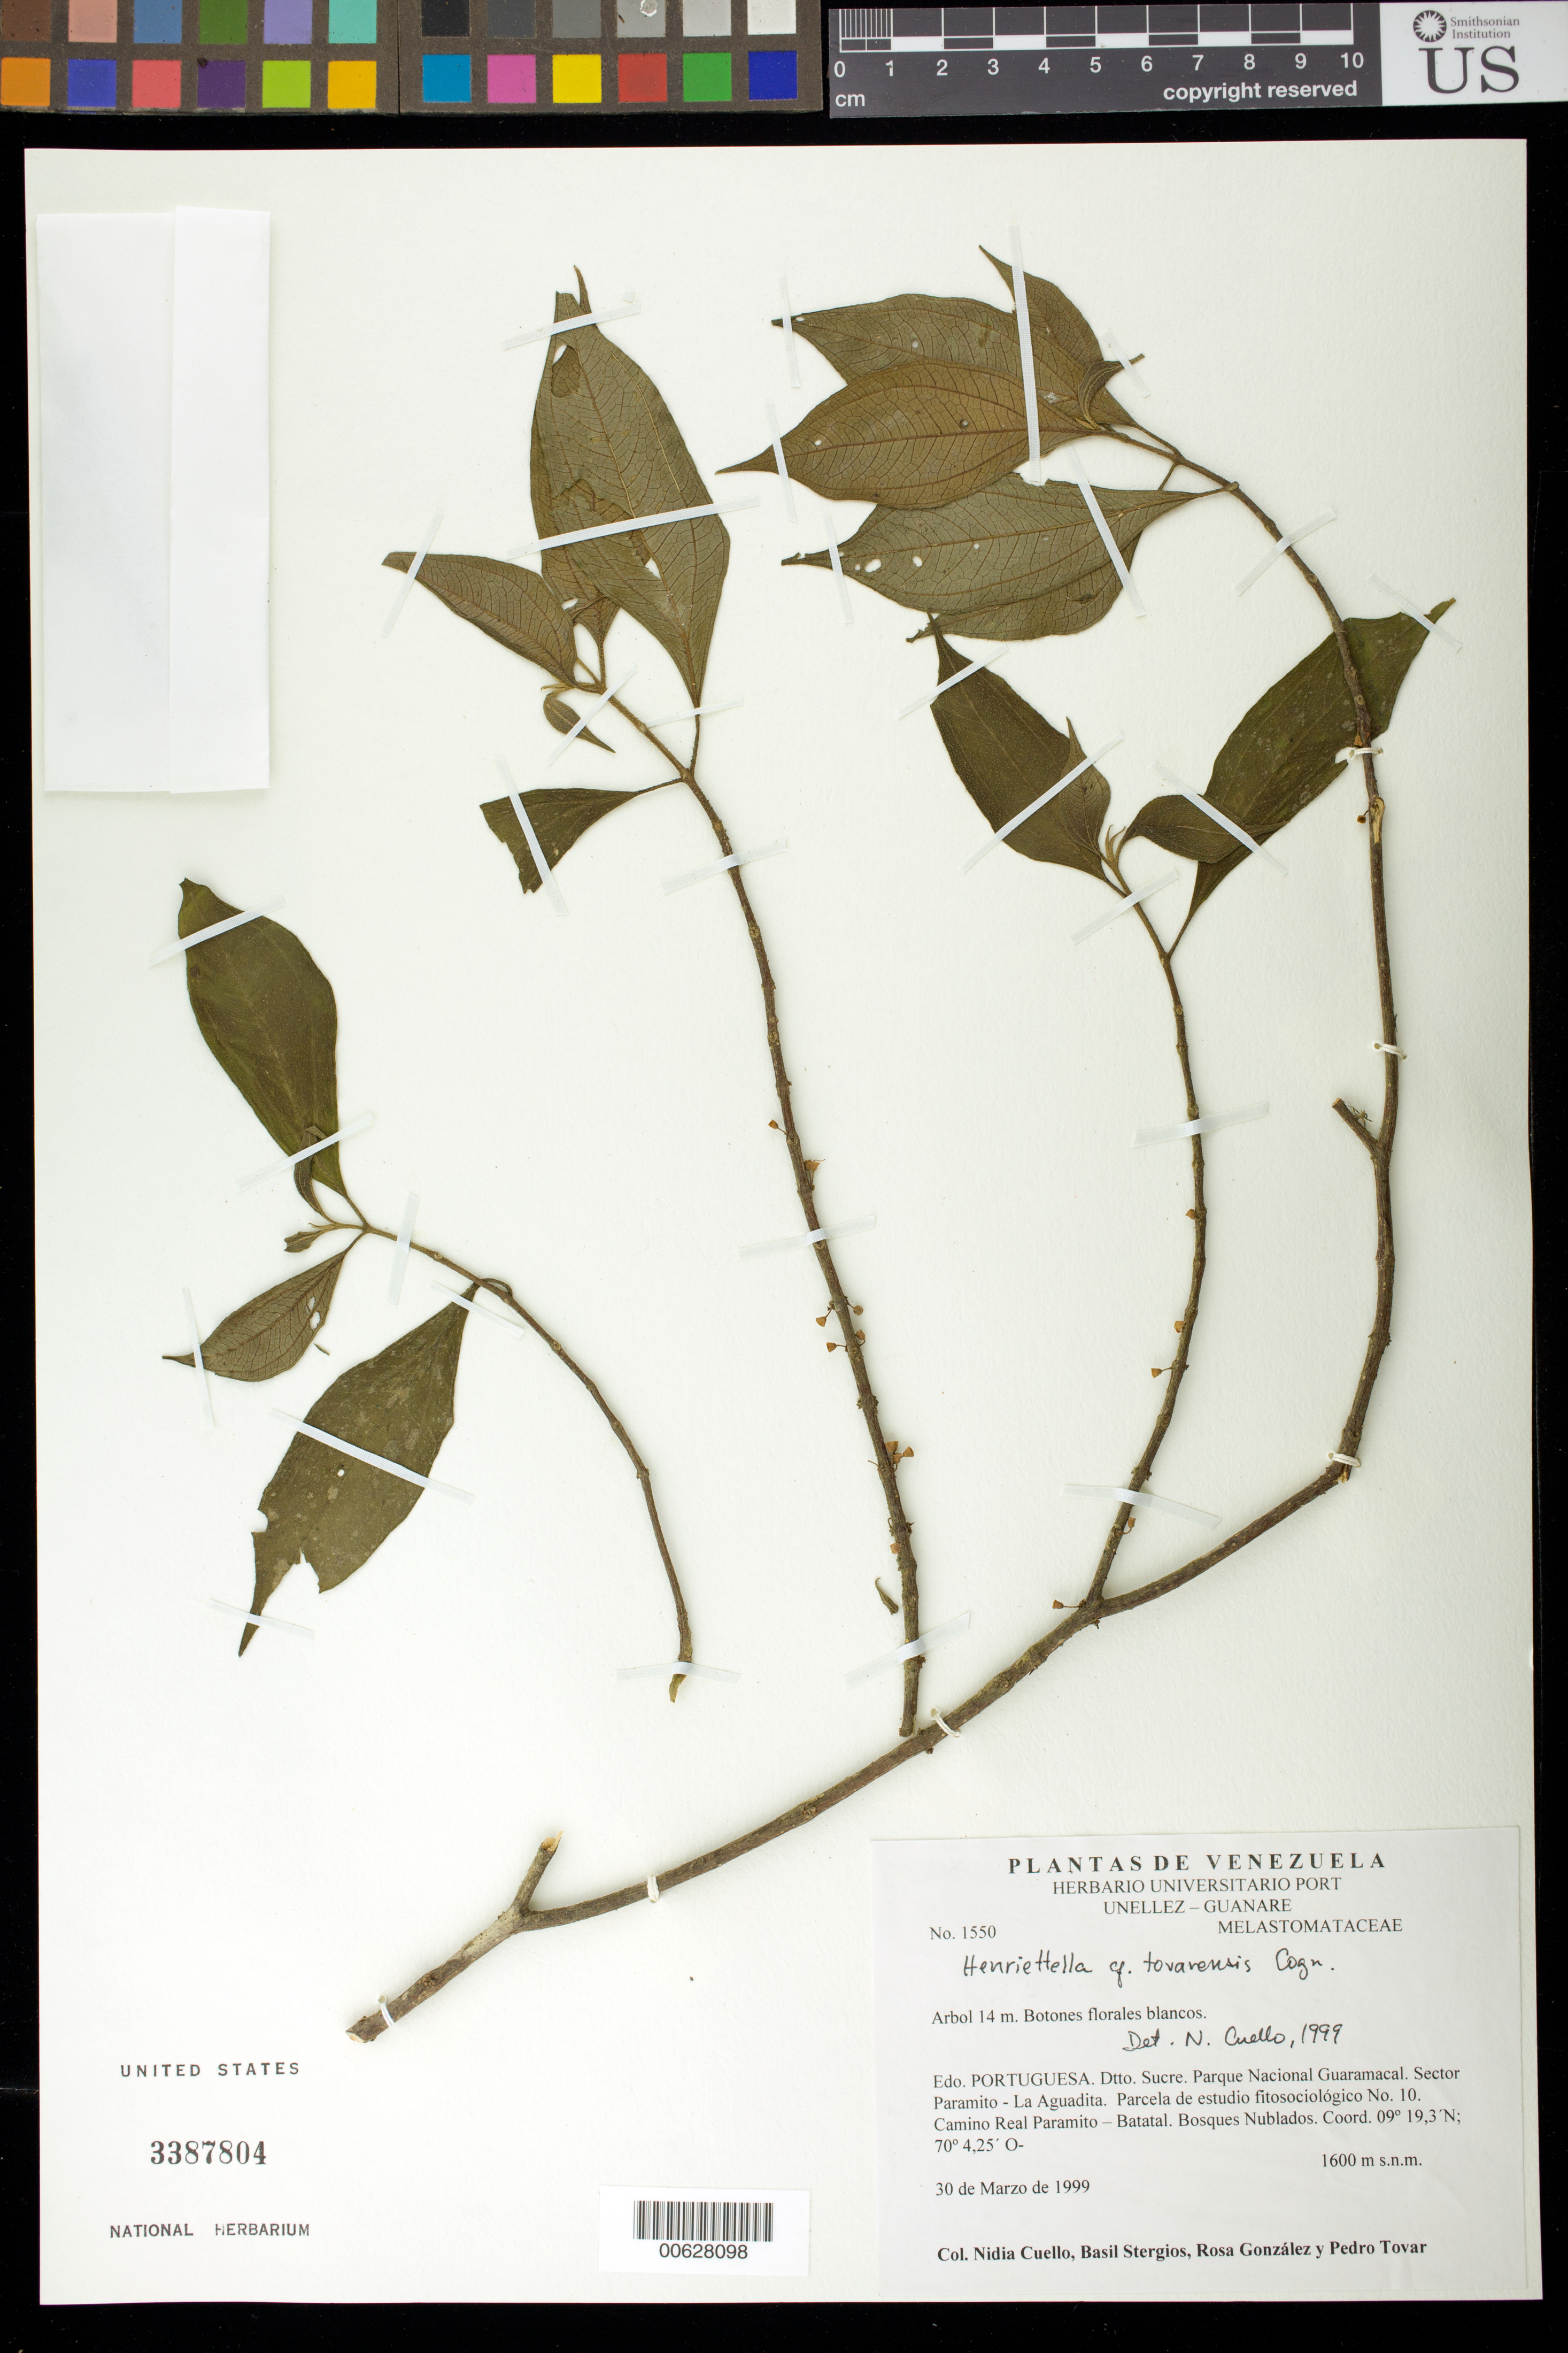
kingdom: Plantae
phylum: Tracheophyta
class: Magnoliopsida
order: Myrtales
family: Melastomataceae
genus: Henriettella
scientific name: Henriettella tovarensis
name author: Cogn.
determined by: Cuello, Nidia L.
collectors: N. L. Cuello, B. G. Stergios, R. González & P. Tovar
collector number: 1550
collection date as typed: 30 Mar 1999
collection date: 1999-03-30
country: Venezuela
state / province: Portuguesa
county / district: Sucre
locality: Parque Nacional Guaramacal. Sector Paramito - La Aguadita. Camino Real Paramito - Batatal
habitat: Bosques nublados.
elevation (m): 1600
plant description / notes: PORT, US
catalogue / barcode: US 3387804